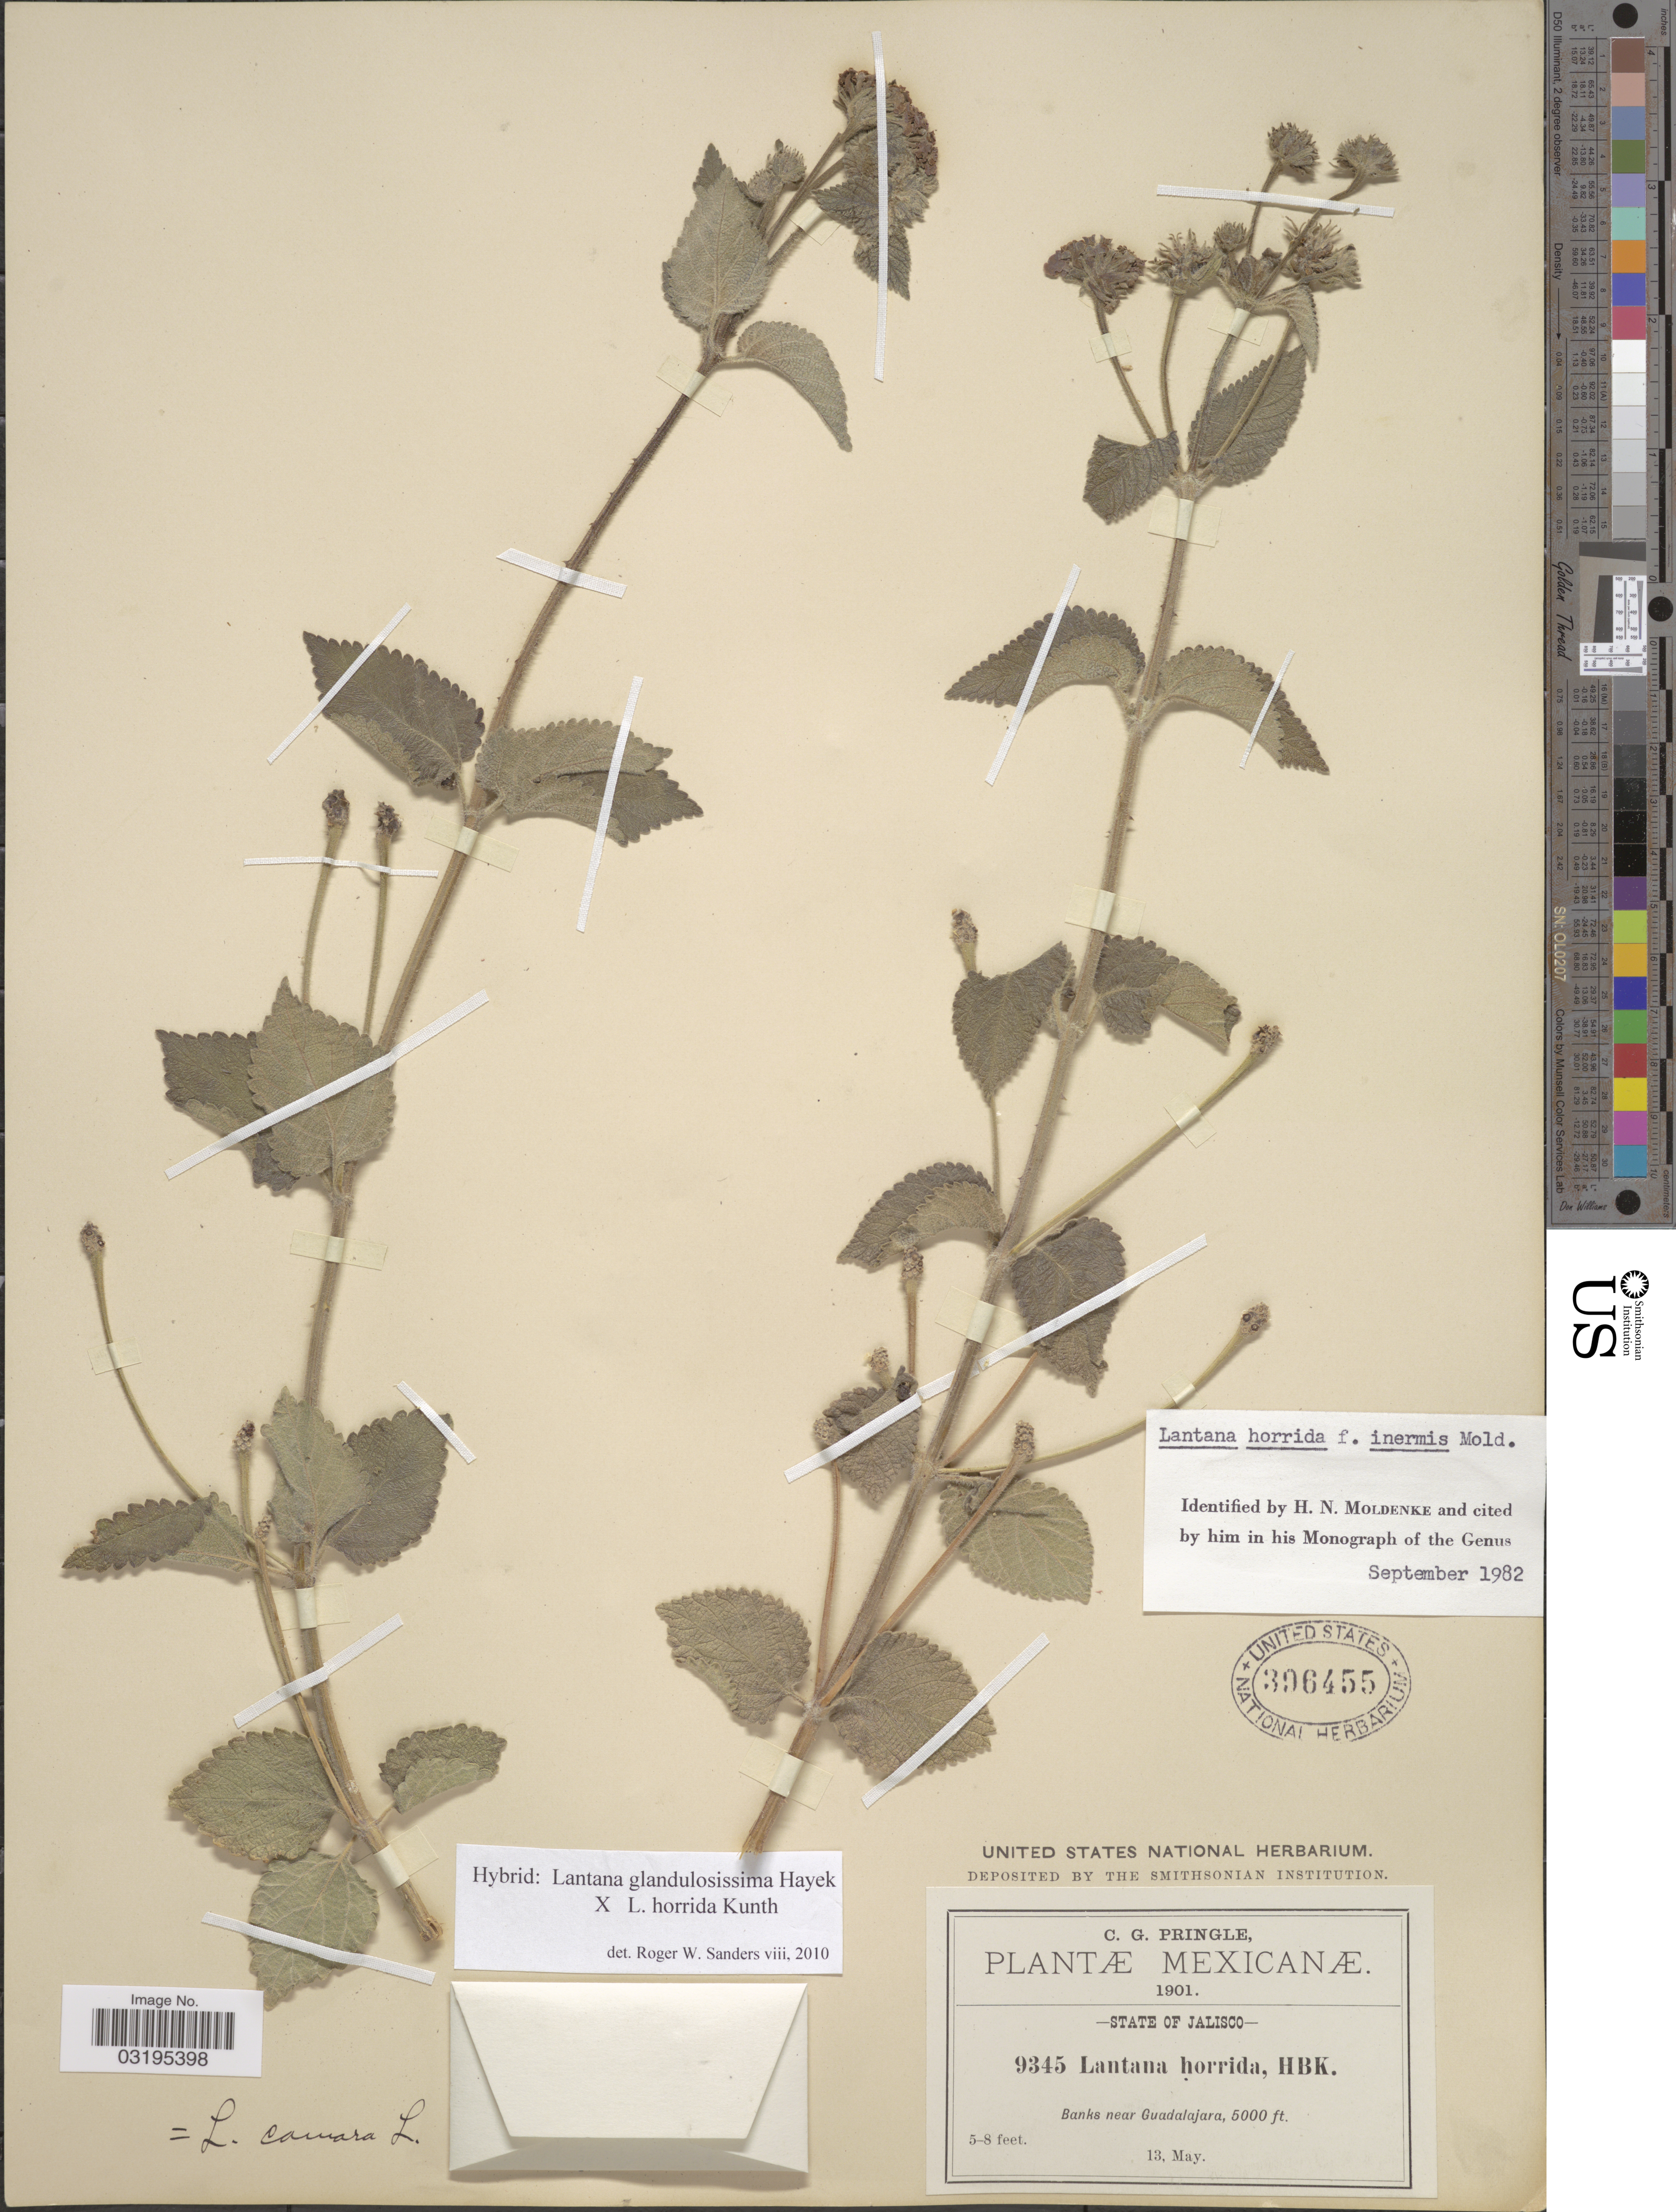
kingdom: Plantae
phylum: Tracheophyta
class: Magnoliopsida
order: Lamiales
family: Verbenaceae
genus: Lantana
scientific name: Lantana glandulosissima x L. horrida Kunth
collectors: C. G. Pringle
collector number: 9345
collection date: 1901-05-13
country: Mexico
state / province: Jalisco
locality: Banks near Guadalajara.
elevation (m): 1524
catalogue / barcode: US 396455